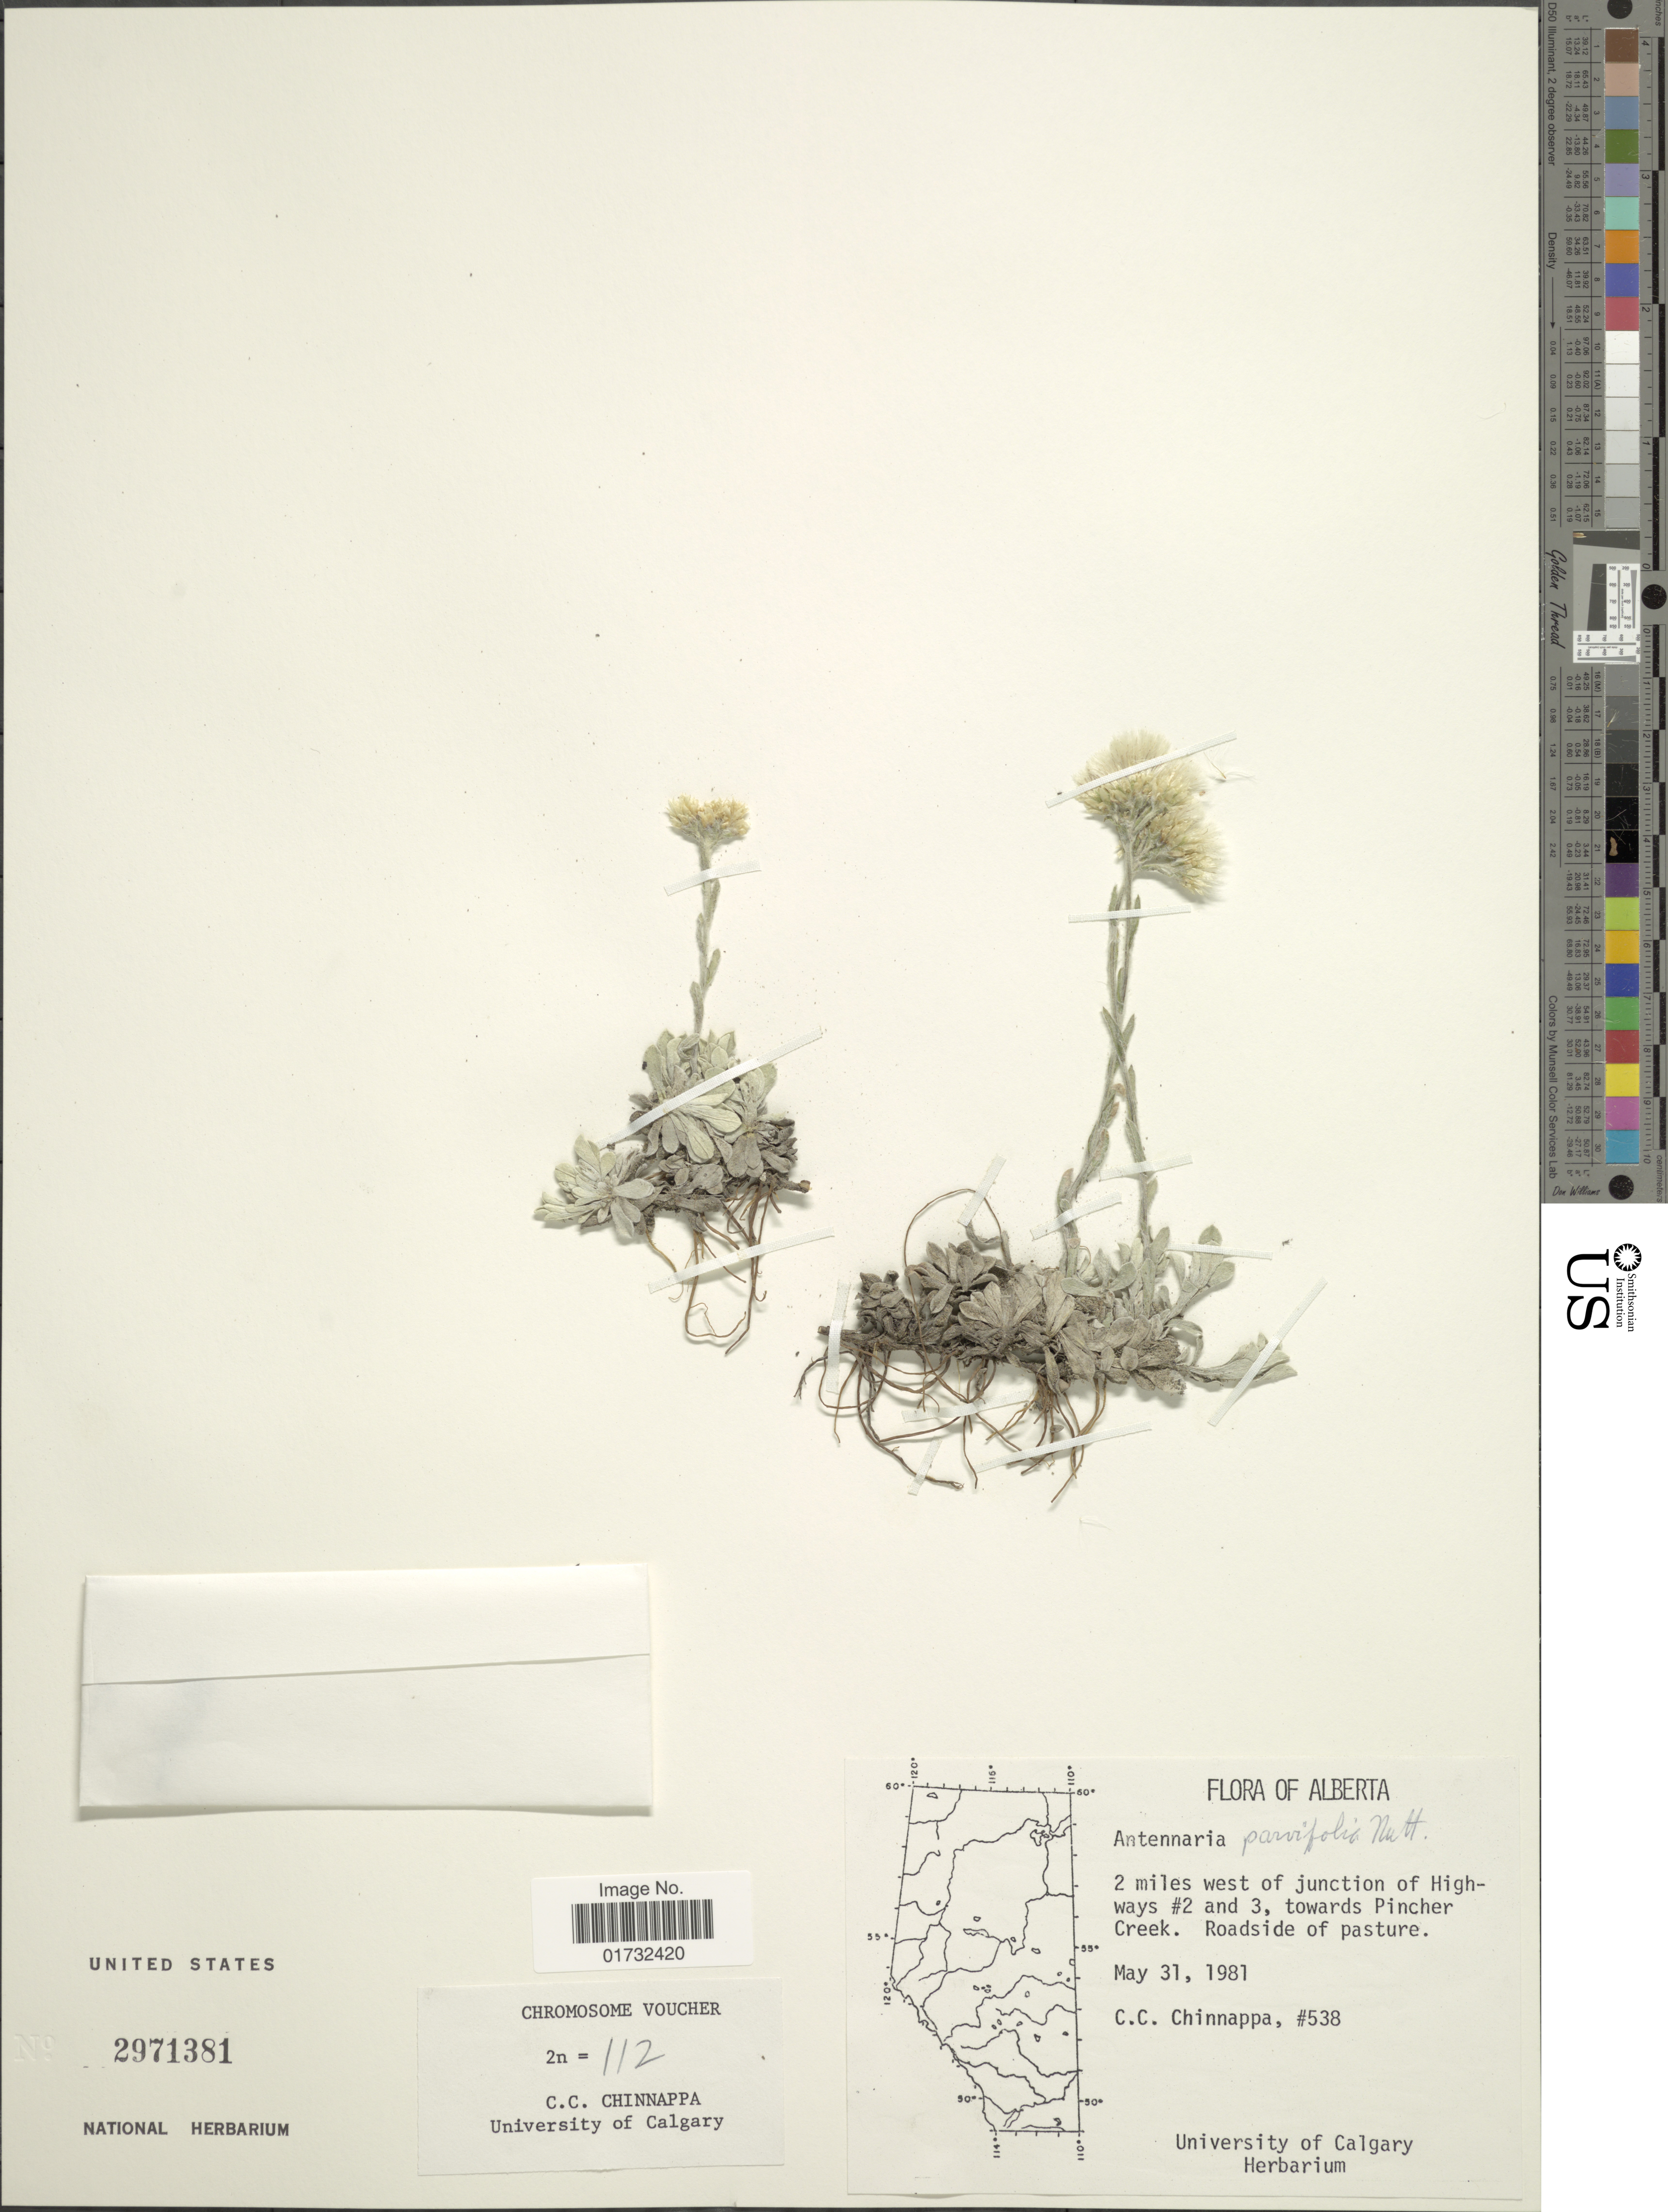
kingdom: Plantae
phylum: Tracheophyta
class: Magnoliopsida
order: Asterales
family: Asteraceae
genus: Antennaria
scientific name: Antennaria parvifolia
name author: Nutt.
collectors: C. Chinnappa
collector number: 538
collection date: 1981-05-31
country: Canada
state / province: Alberta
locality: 2 miles west of junction of Highways #2 and 3, towards Pincher Creek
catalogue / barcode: US 2971381